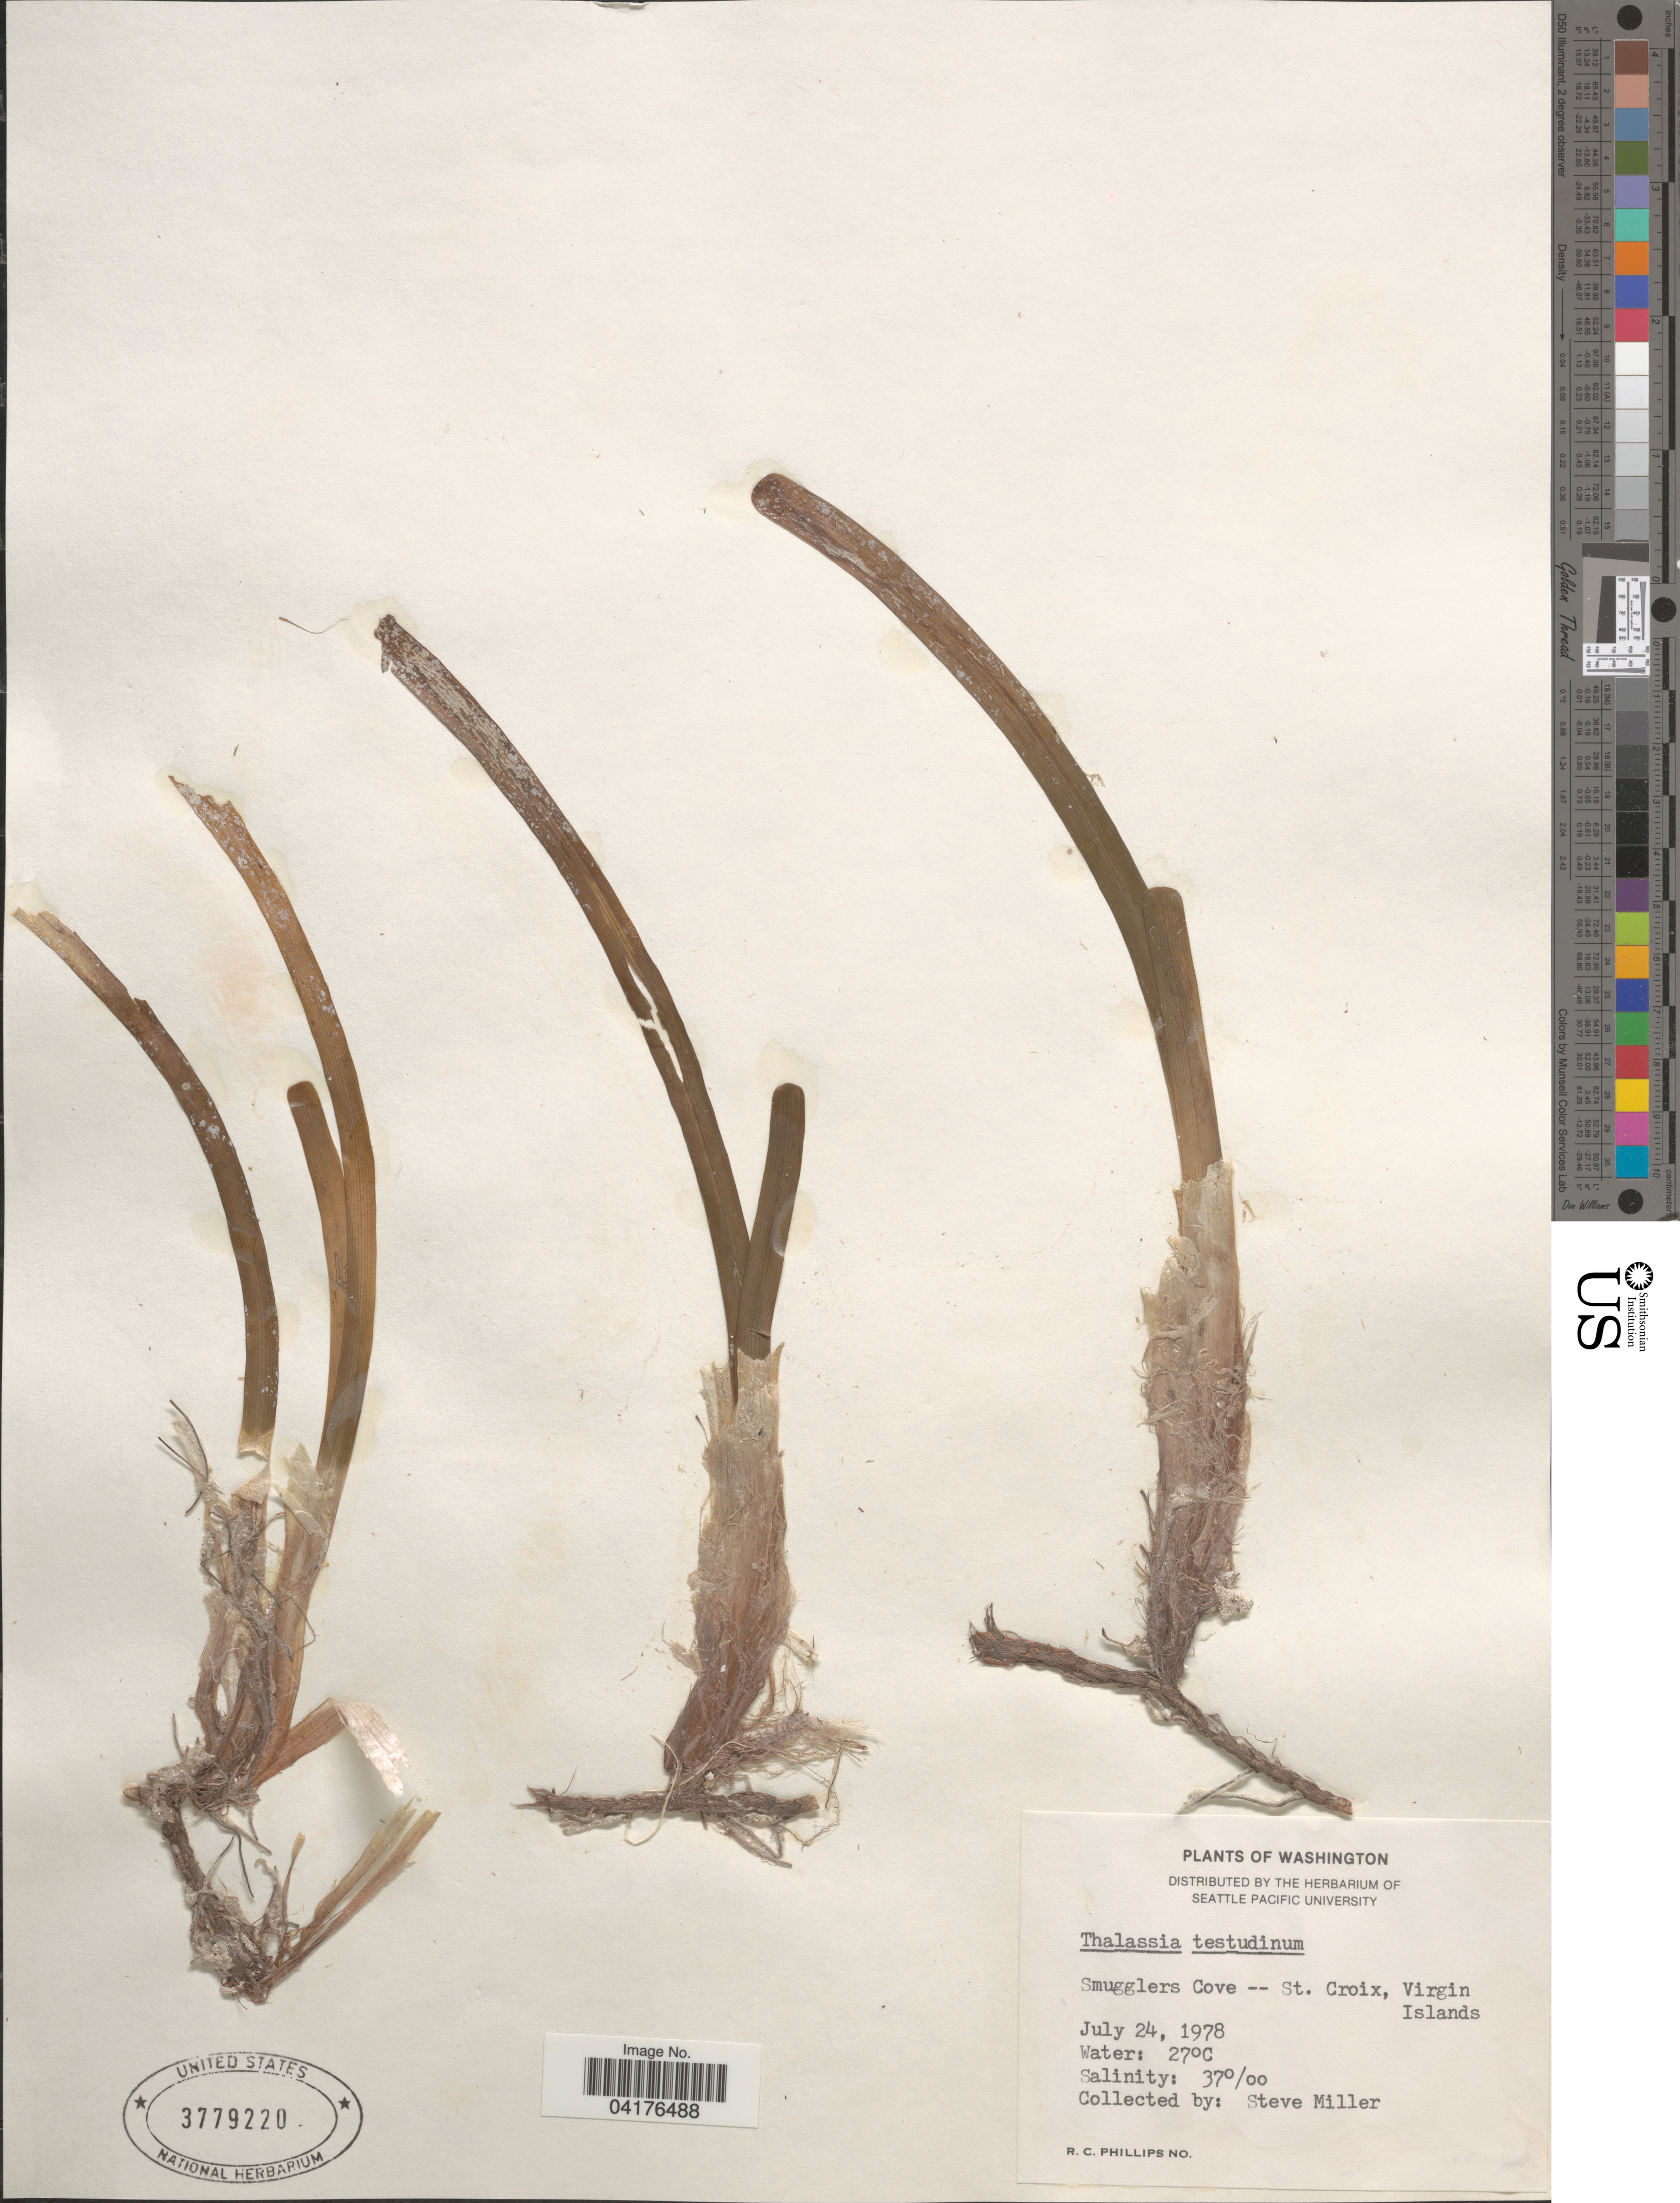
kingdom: Plantae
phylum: Tracheophyta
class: Liliopsida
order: Alismatales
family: Hydrocharitaceae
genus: Thalassia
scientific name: Thalassia testudinum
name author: Banks & Sol. ex K.D. Koenig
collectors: S. Miller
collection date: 1978-07-24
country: U.S. Virgin Islands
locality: Smugglers Cove -- St. Croix, Virgin Islands.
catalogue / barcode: US 3779220